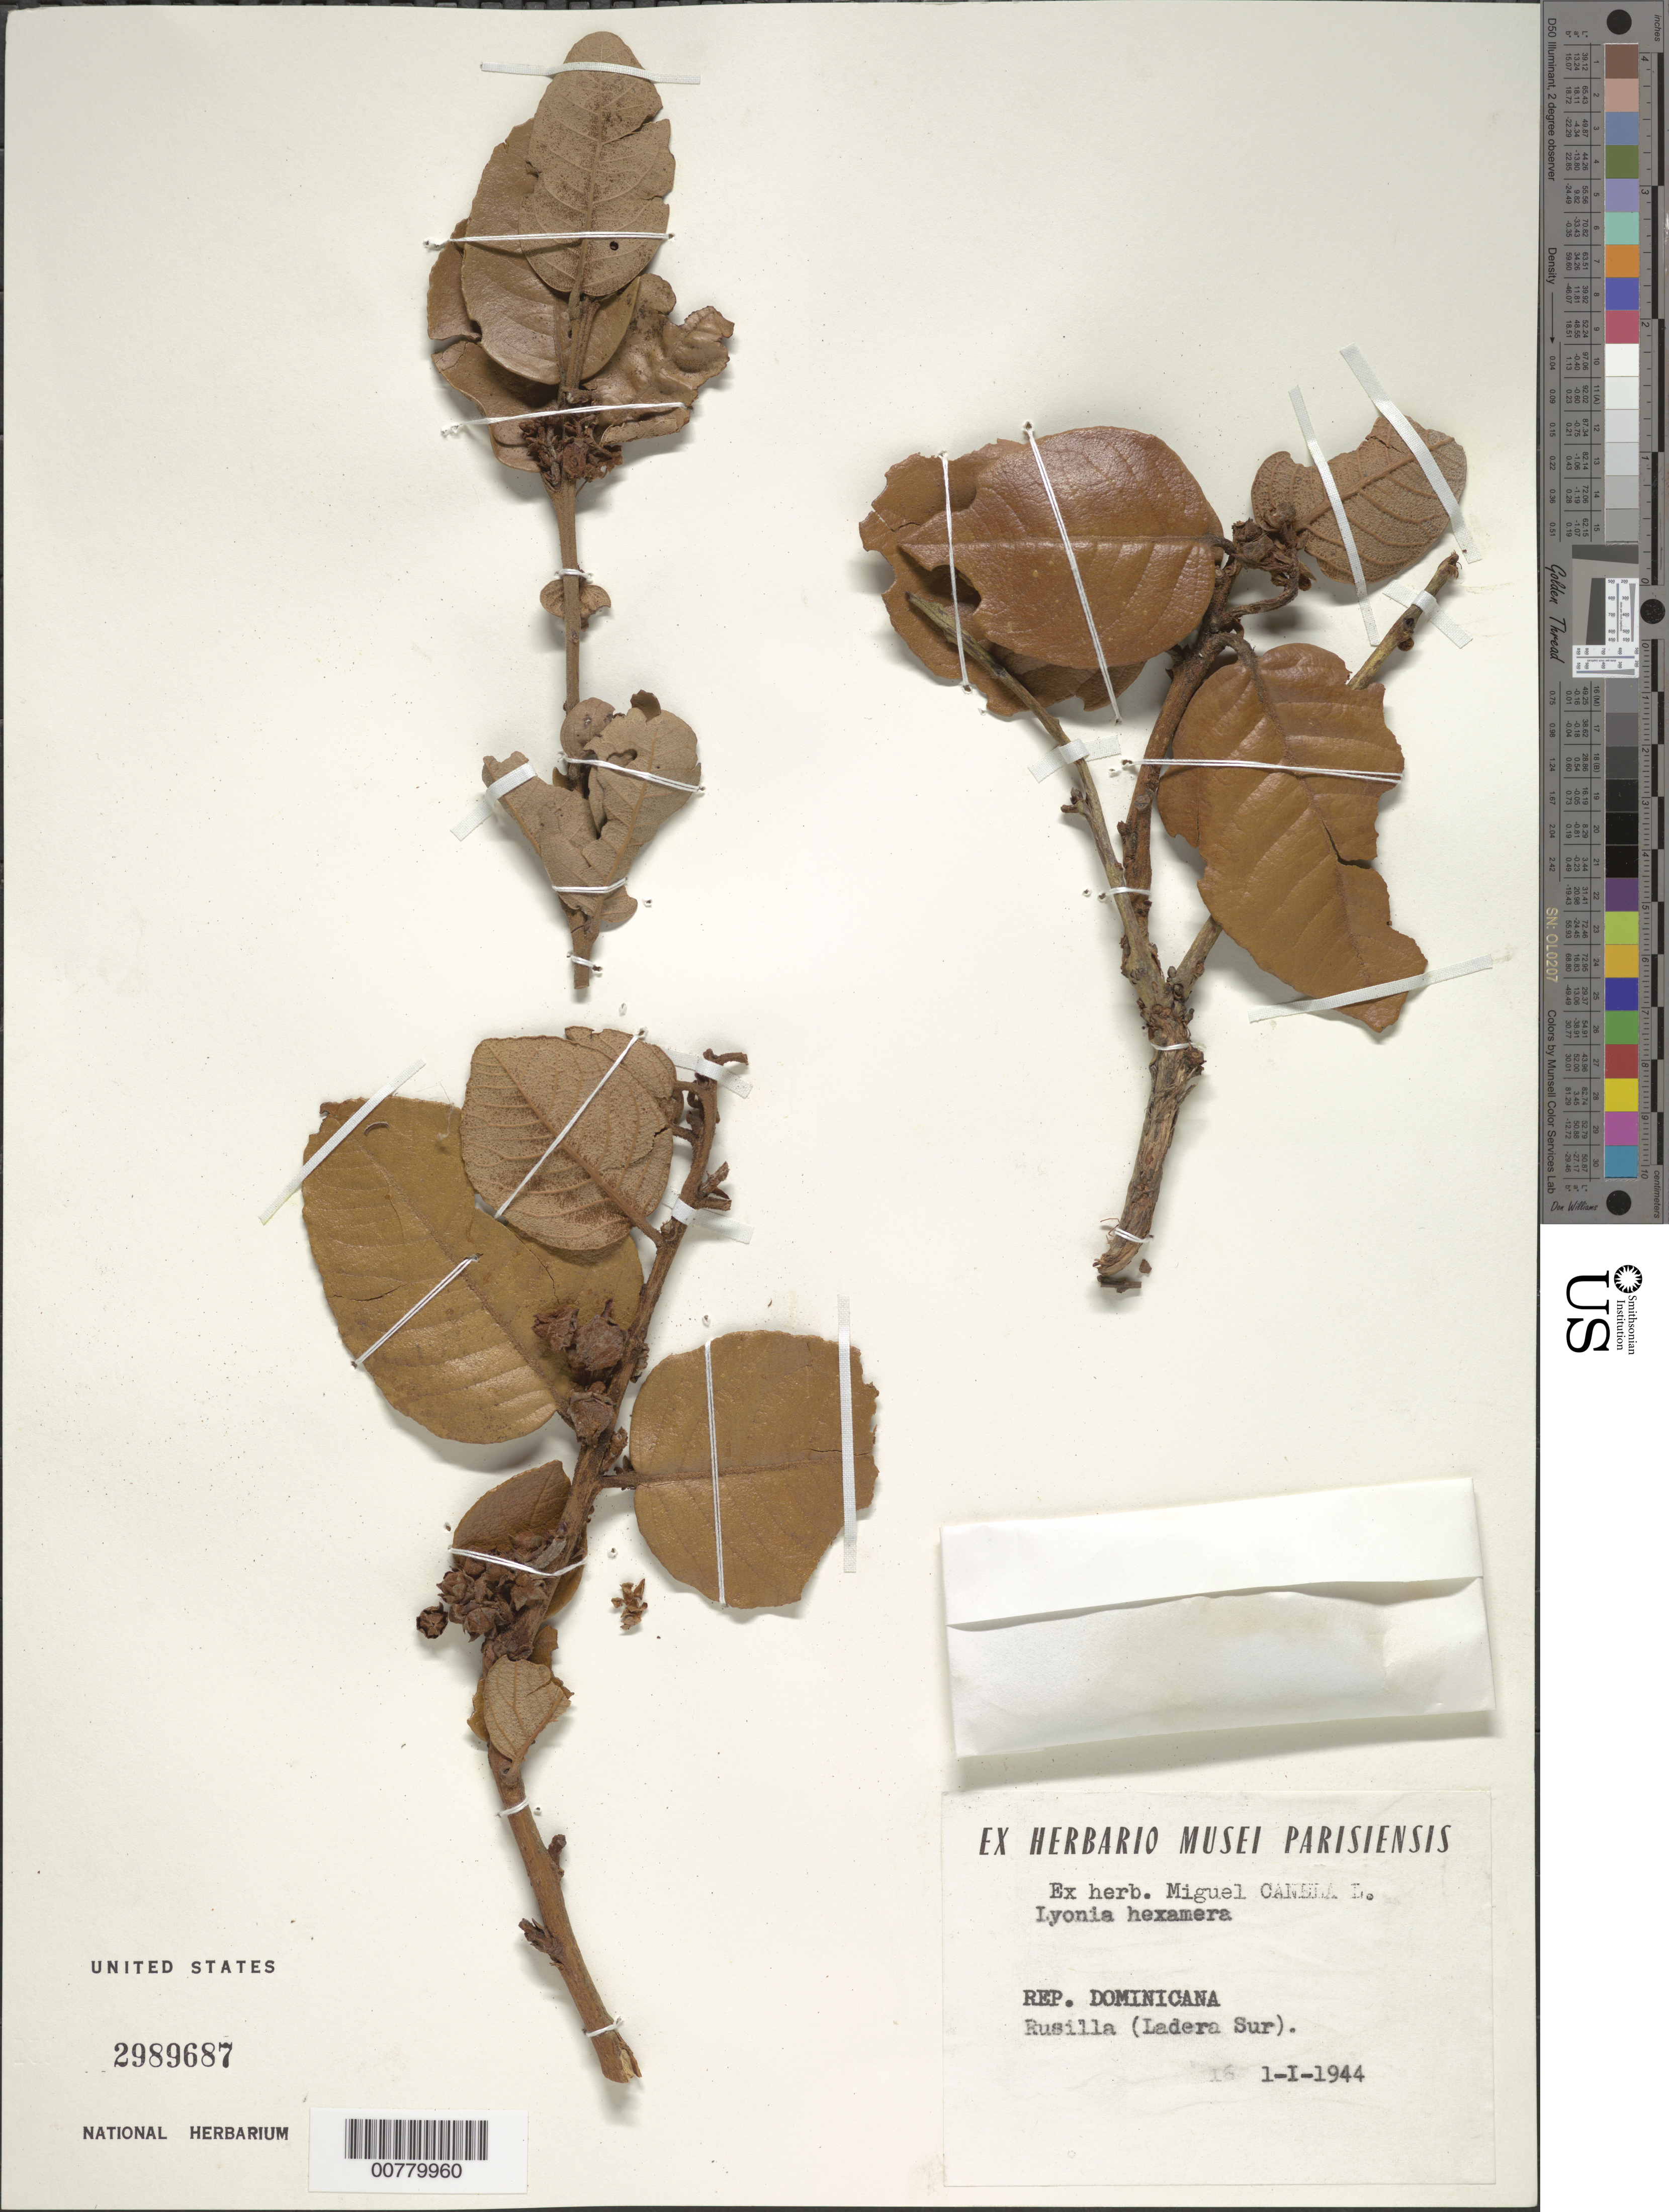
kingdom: Plantae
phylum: Tracheophyta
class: Magnoliopsida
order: Ericales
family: Ericaceae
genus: Lyonia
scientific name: Lyonia heptamera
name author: Urb.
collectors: M. Canela Lazaro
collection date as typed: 01 Jan 1944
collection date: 1944-01-01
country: Dominican Republic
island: Hispaniola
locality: Rusilla (south hillside).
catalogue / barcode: US 2989687